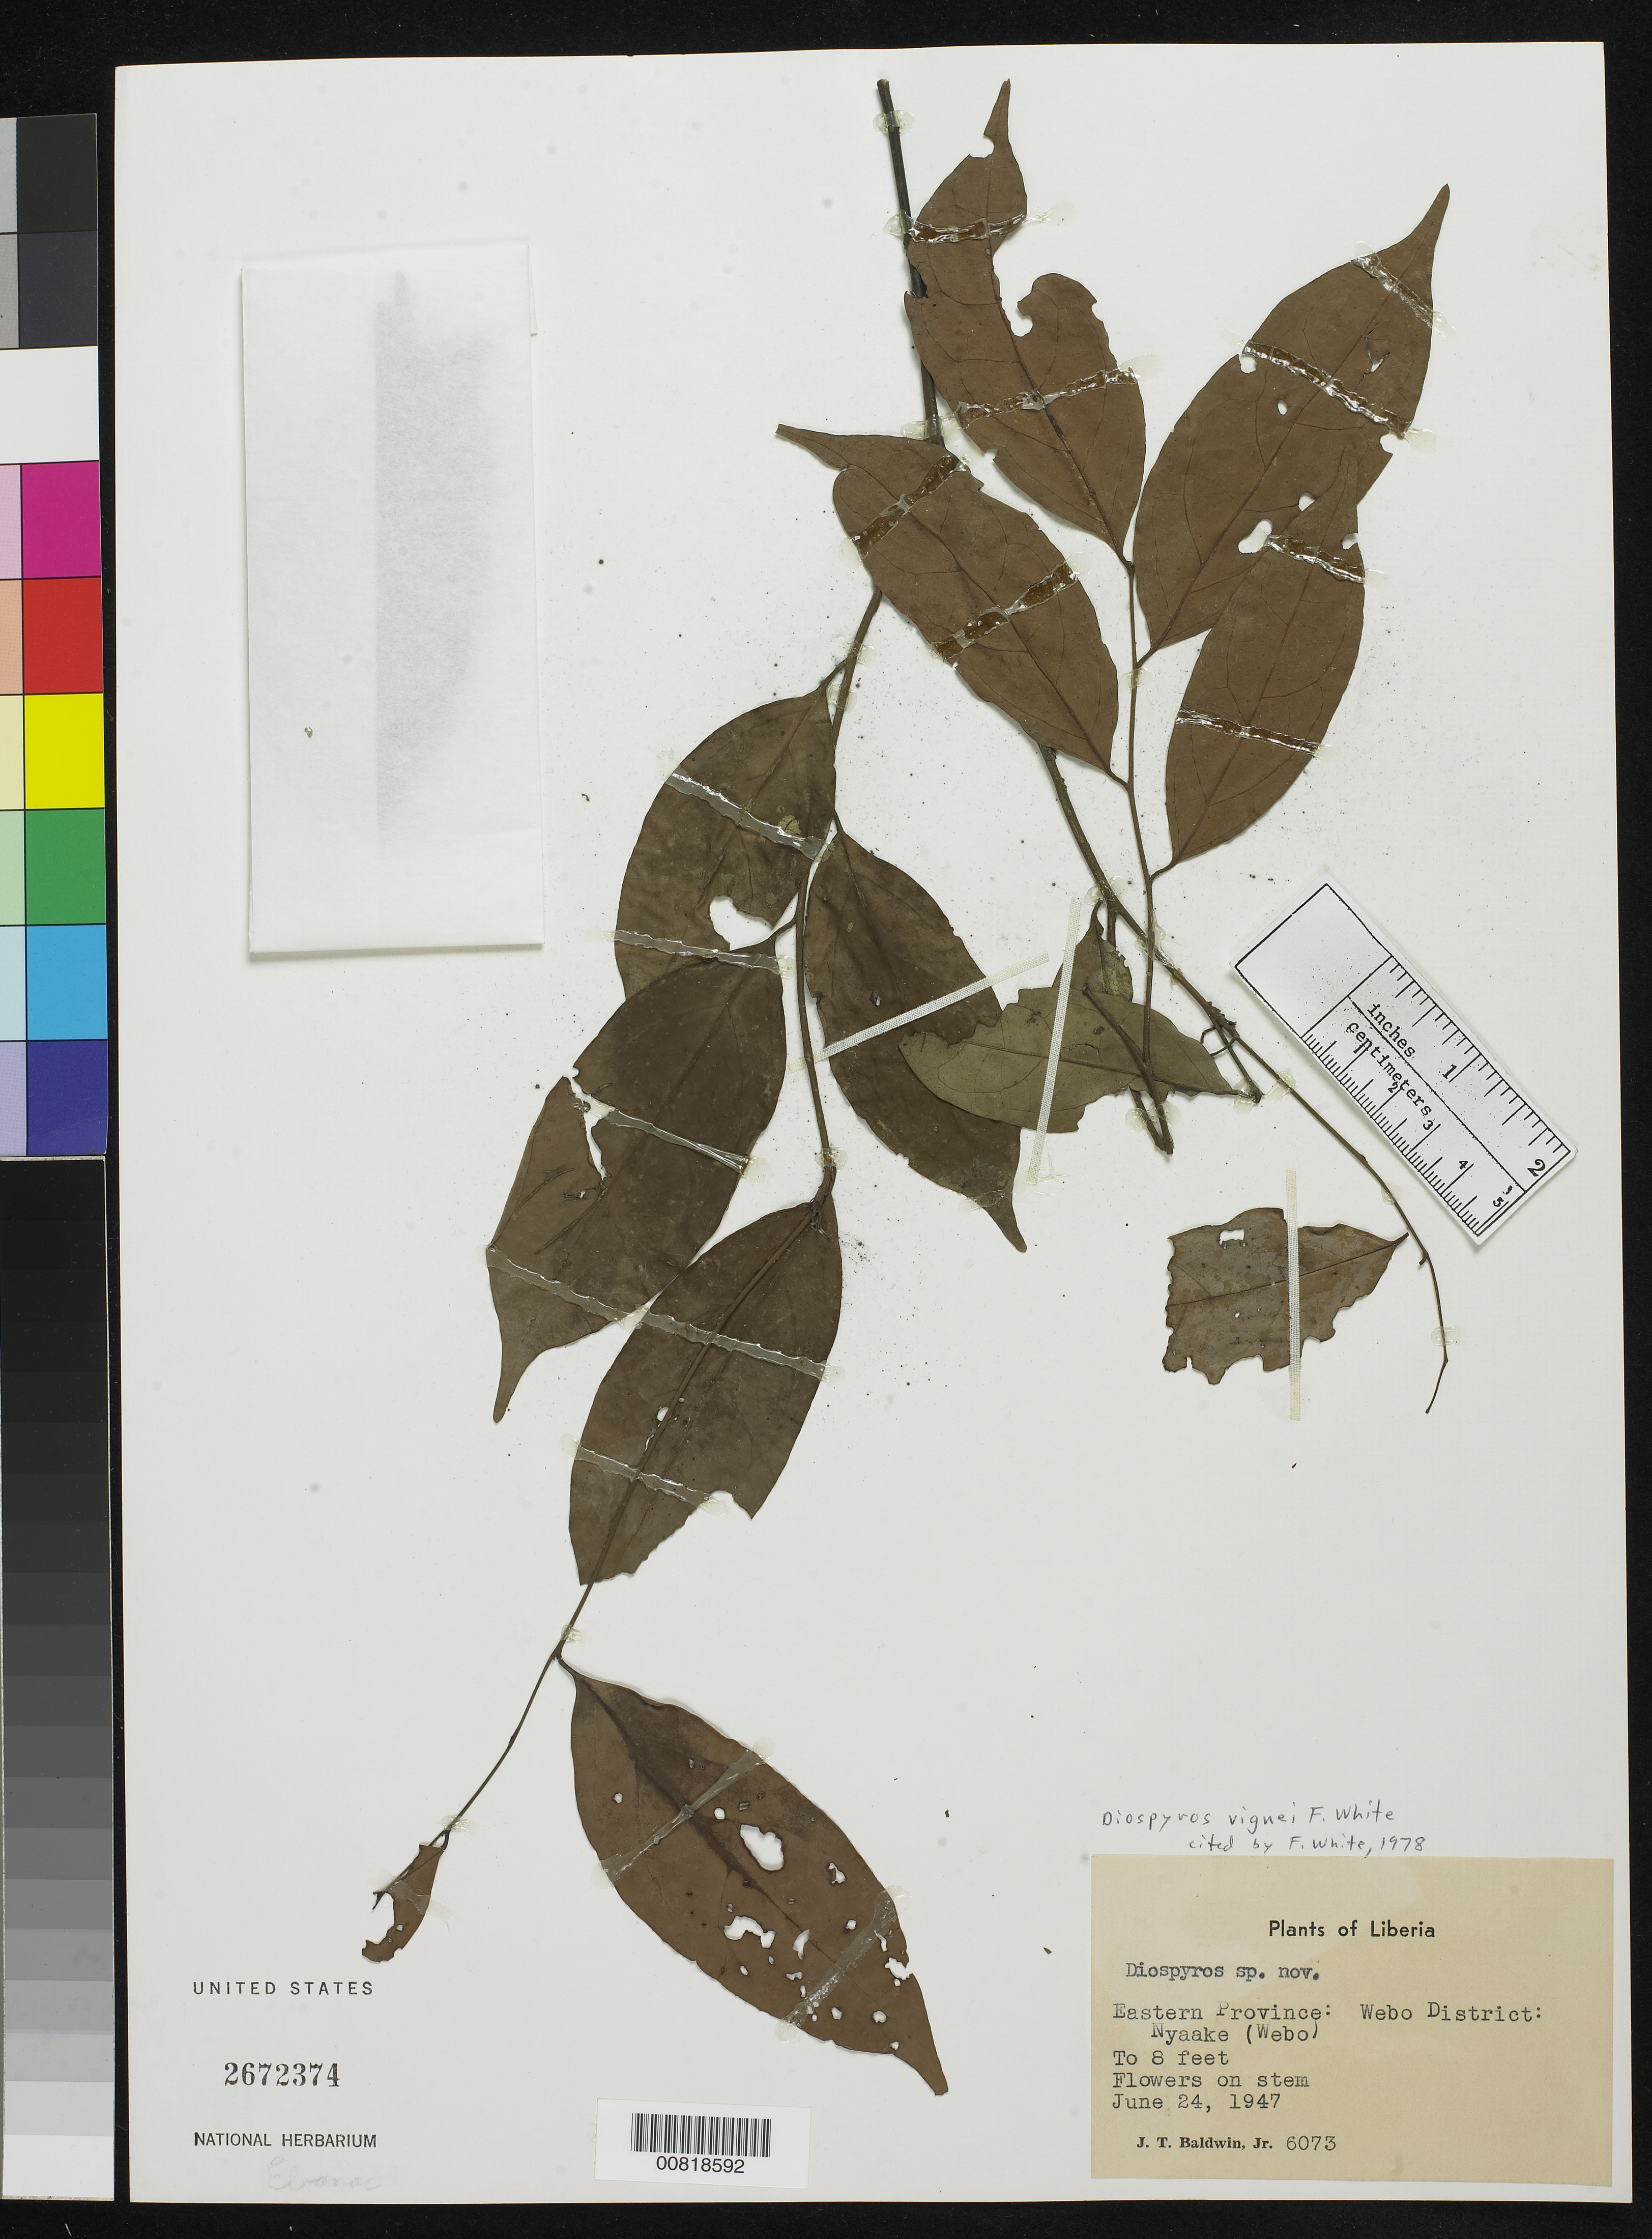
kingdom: Plantae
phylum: Tracheophyta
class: Magnoliopsida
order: Ericales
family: Ebenaceae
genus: Diospyros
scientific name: Diospyros vignei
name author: F. White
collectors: J. T. Baldwin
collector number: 6073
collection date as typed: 24 Jun 1947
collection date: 1947-06-24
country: Liberia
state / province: River Gee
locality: Eastern Province: Webo District, Nyaake (Webo)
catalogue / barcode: US 2672374